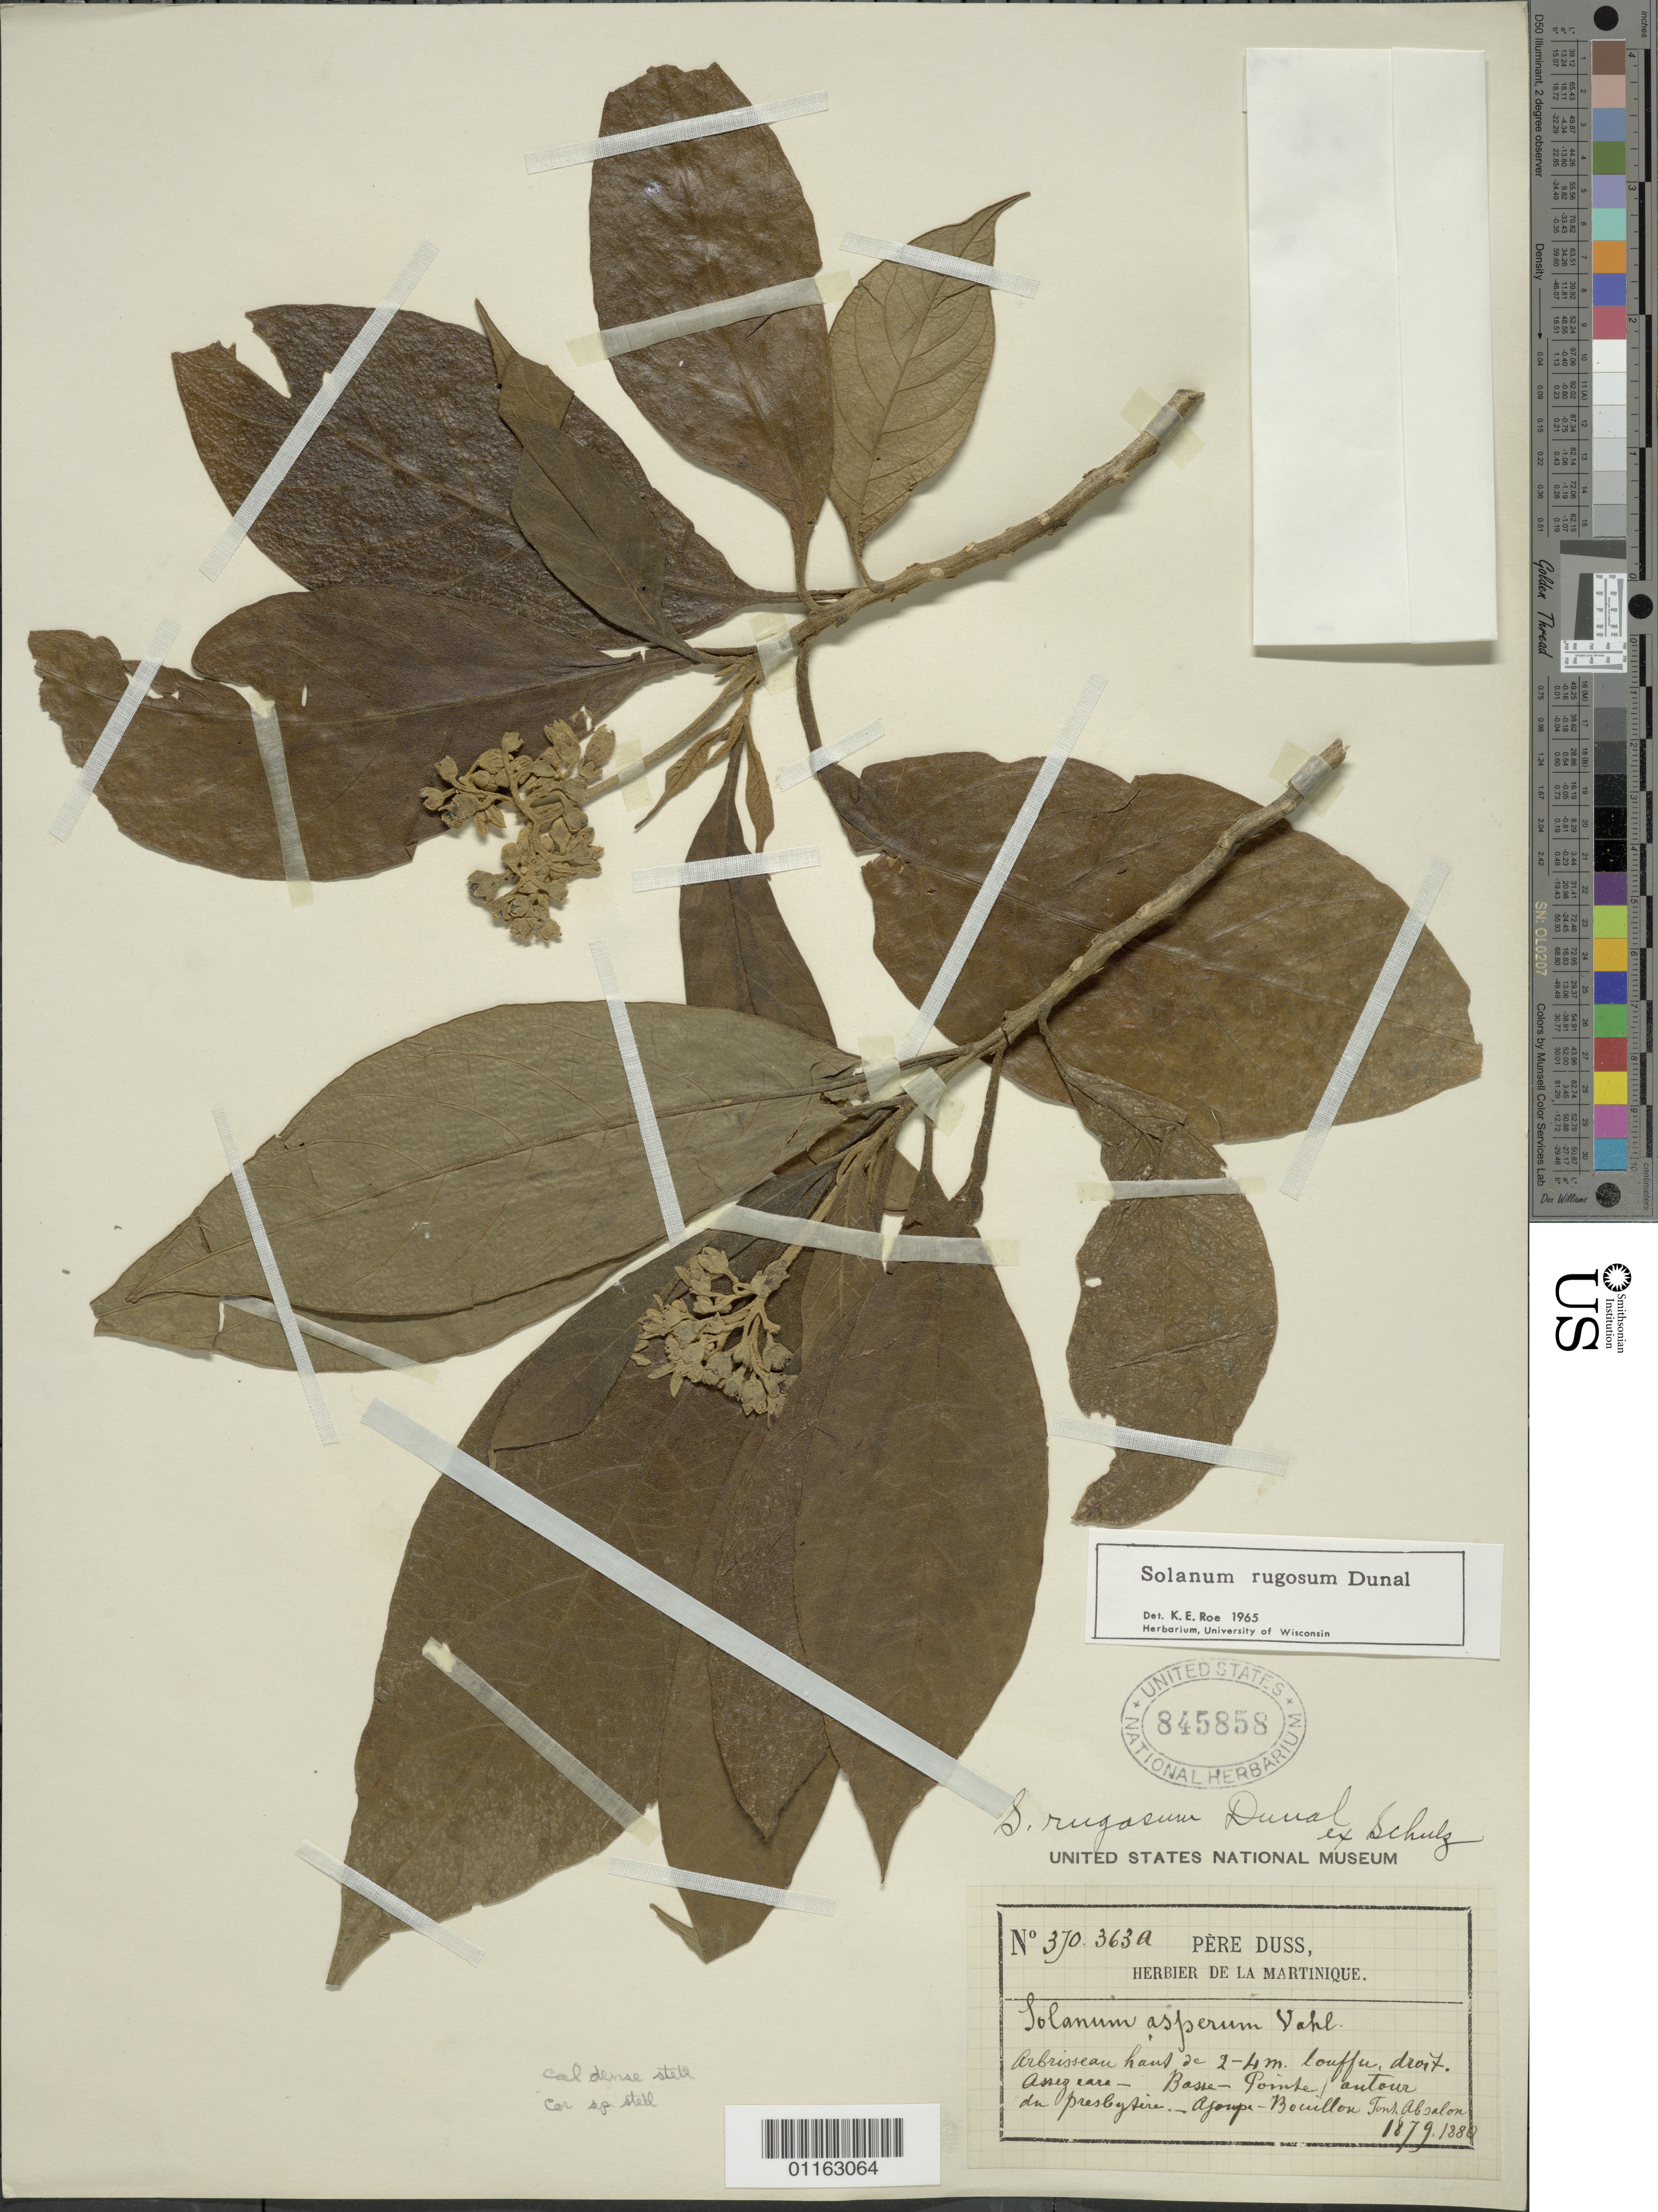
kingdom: Plantae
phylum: Tracheophyta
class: Magnoliopsida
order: Solanales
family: Solanaceae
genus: Solanum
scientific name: Solanum rugosum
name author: Dunal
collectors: Père Duss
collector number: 370.363a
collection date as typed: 1879 to 1880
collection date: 1879/1880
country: Martinique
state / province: La Trinité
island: Martinique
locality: Basse-Pointe autour de presbytere, Ajoupa-Bouillon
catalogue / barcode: US 845858